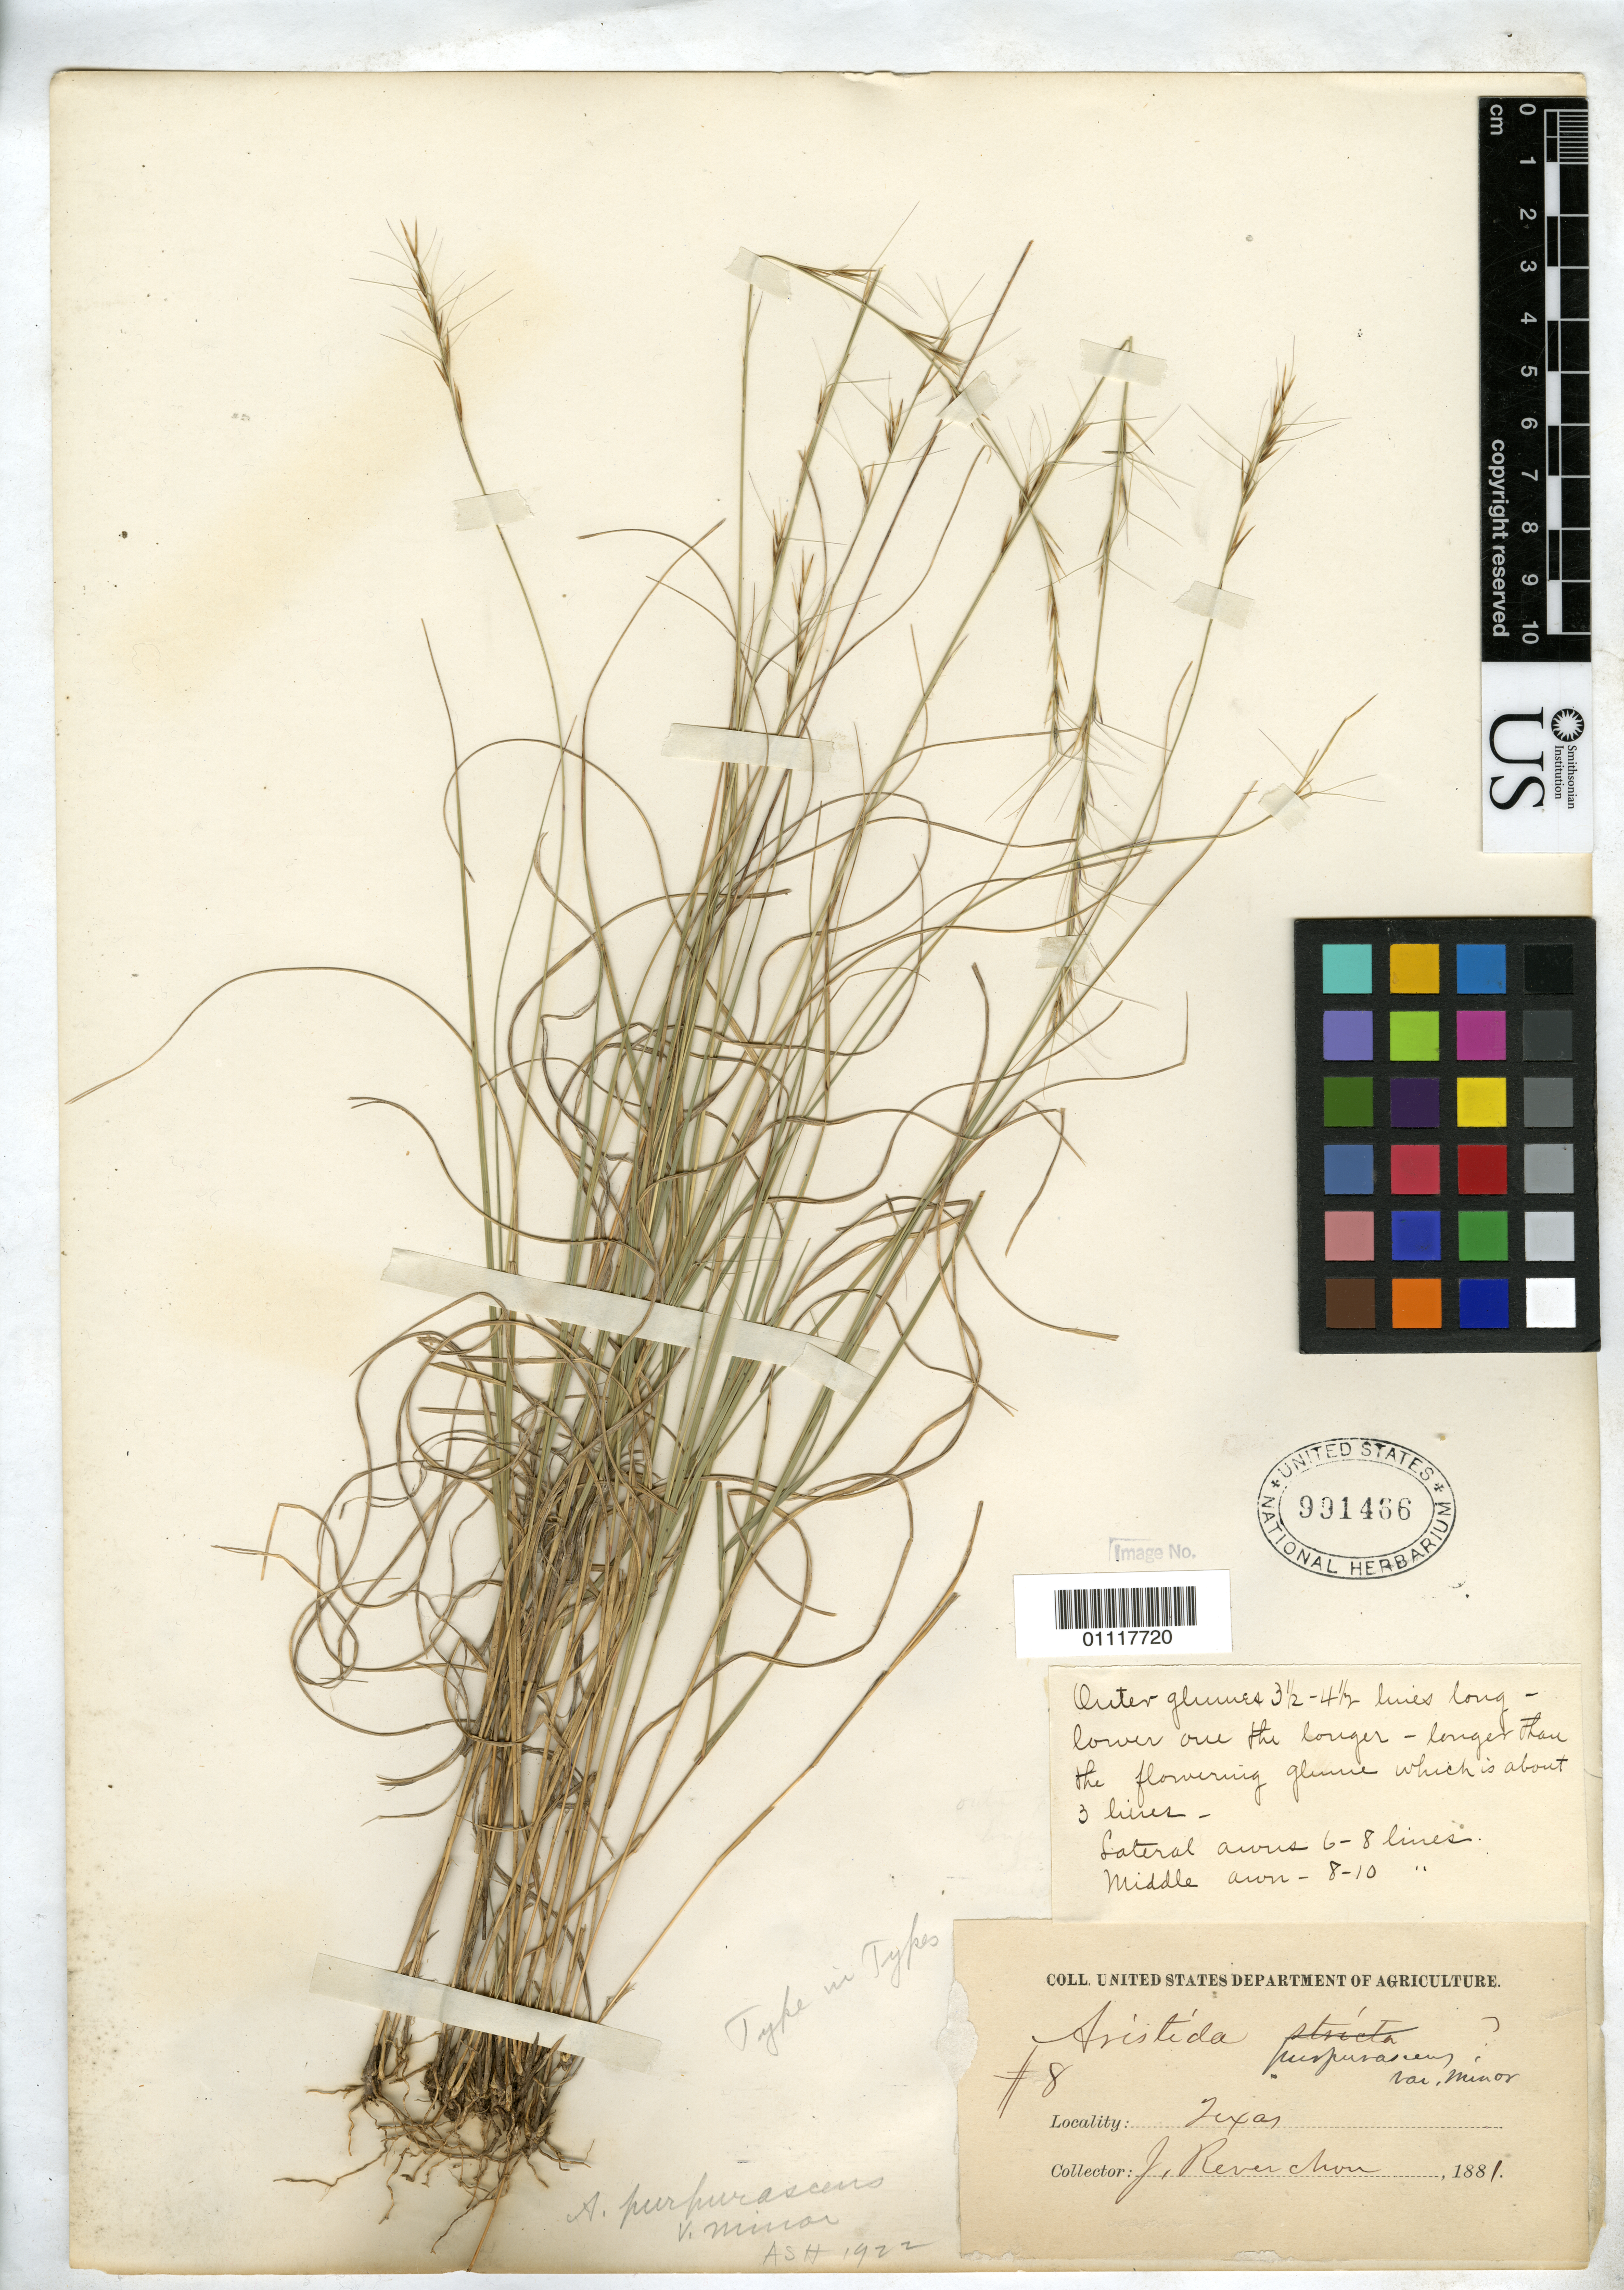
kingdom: Plantae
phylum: Tracheophyta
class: Liliopsida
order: Poales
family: Poaceae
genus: Aristida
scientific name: Aristida purpurascens var. minor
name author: Vasey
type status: Syntype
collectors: J. Reverchon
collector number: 8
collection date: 1881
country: United States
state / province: Texas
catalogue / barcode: US 991466